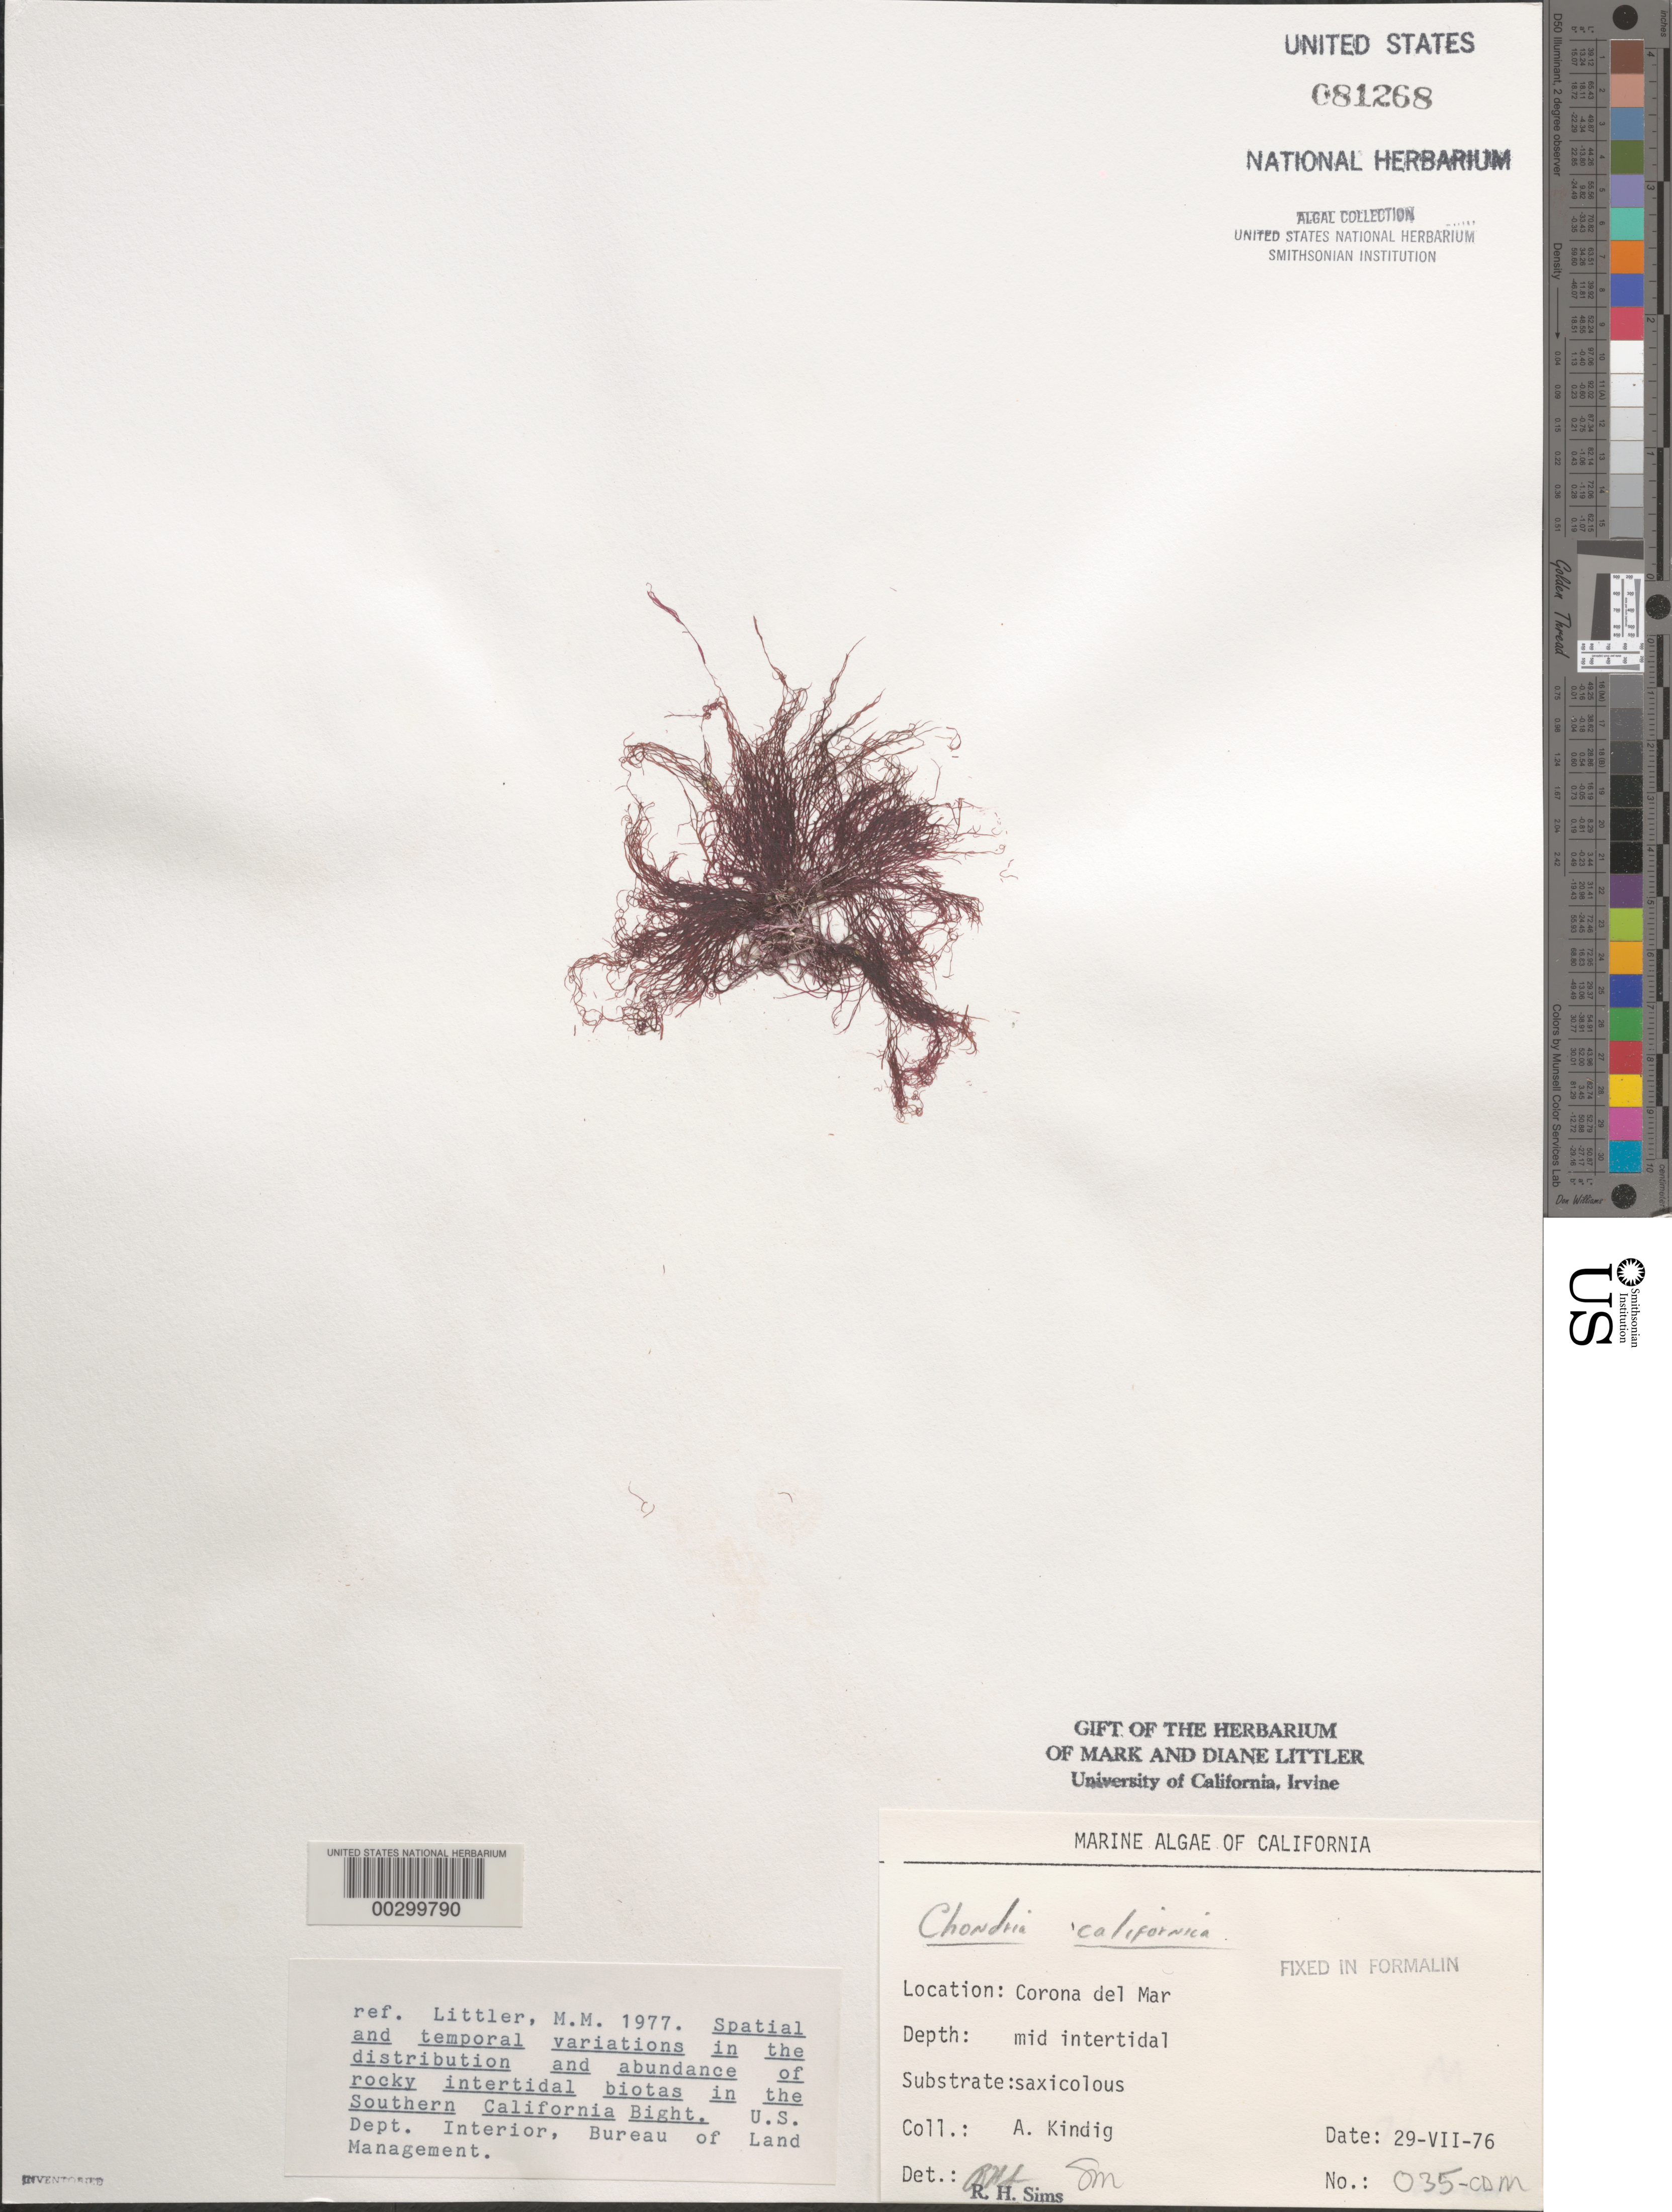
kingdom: Plantae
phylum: Rhodophyta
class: Florideophyceae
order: Ceramiales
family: Rhodomelaceae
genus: Chondria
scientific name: Chondria acrorhizophora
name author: Setch. & N.L. Gardner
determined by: Algae name updating Project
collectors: A. Kindig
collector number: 035-CDM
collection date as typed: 29 Jul 1976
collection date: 1976-07-29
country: United States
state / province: California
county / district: Orange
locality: Corona del Mar, mouth of Morning Canyon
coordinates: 33 35'14"N, 117 51'54"W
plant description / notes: BLM-SOCALBIGHT Rocky Intertidal Survey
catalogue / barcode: US 81268